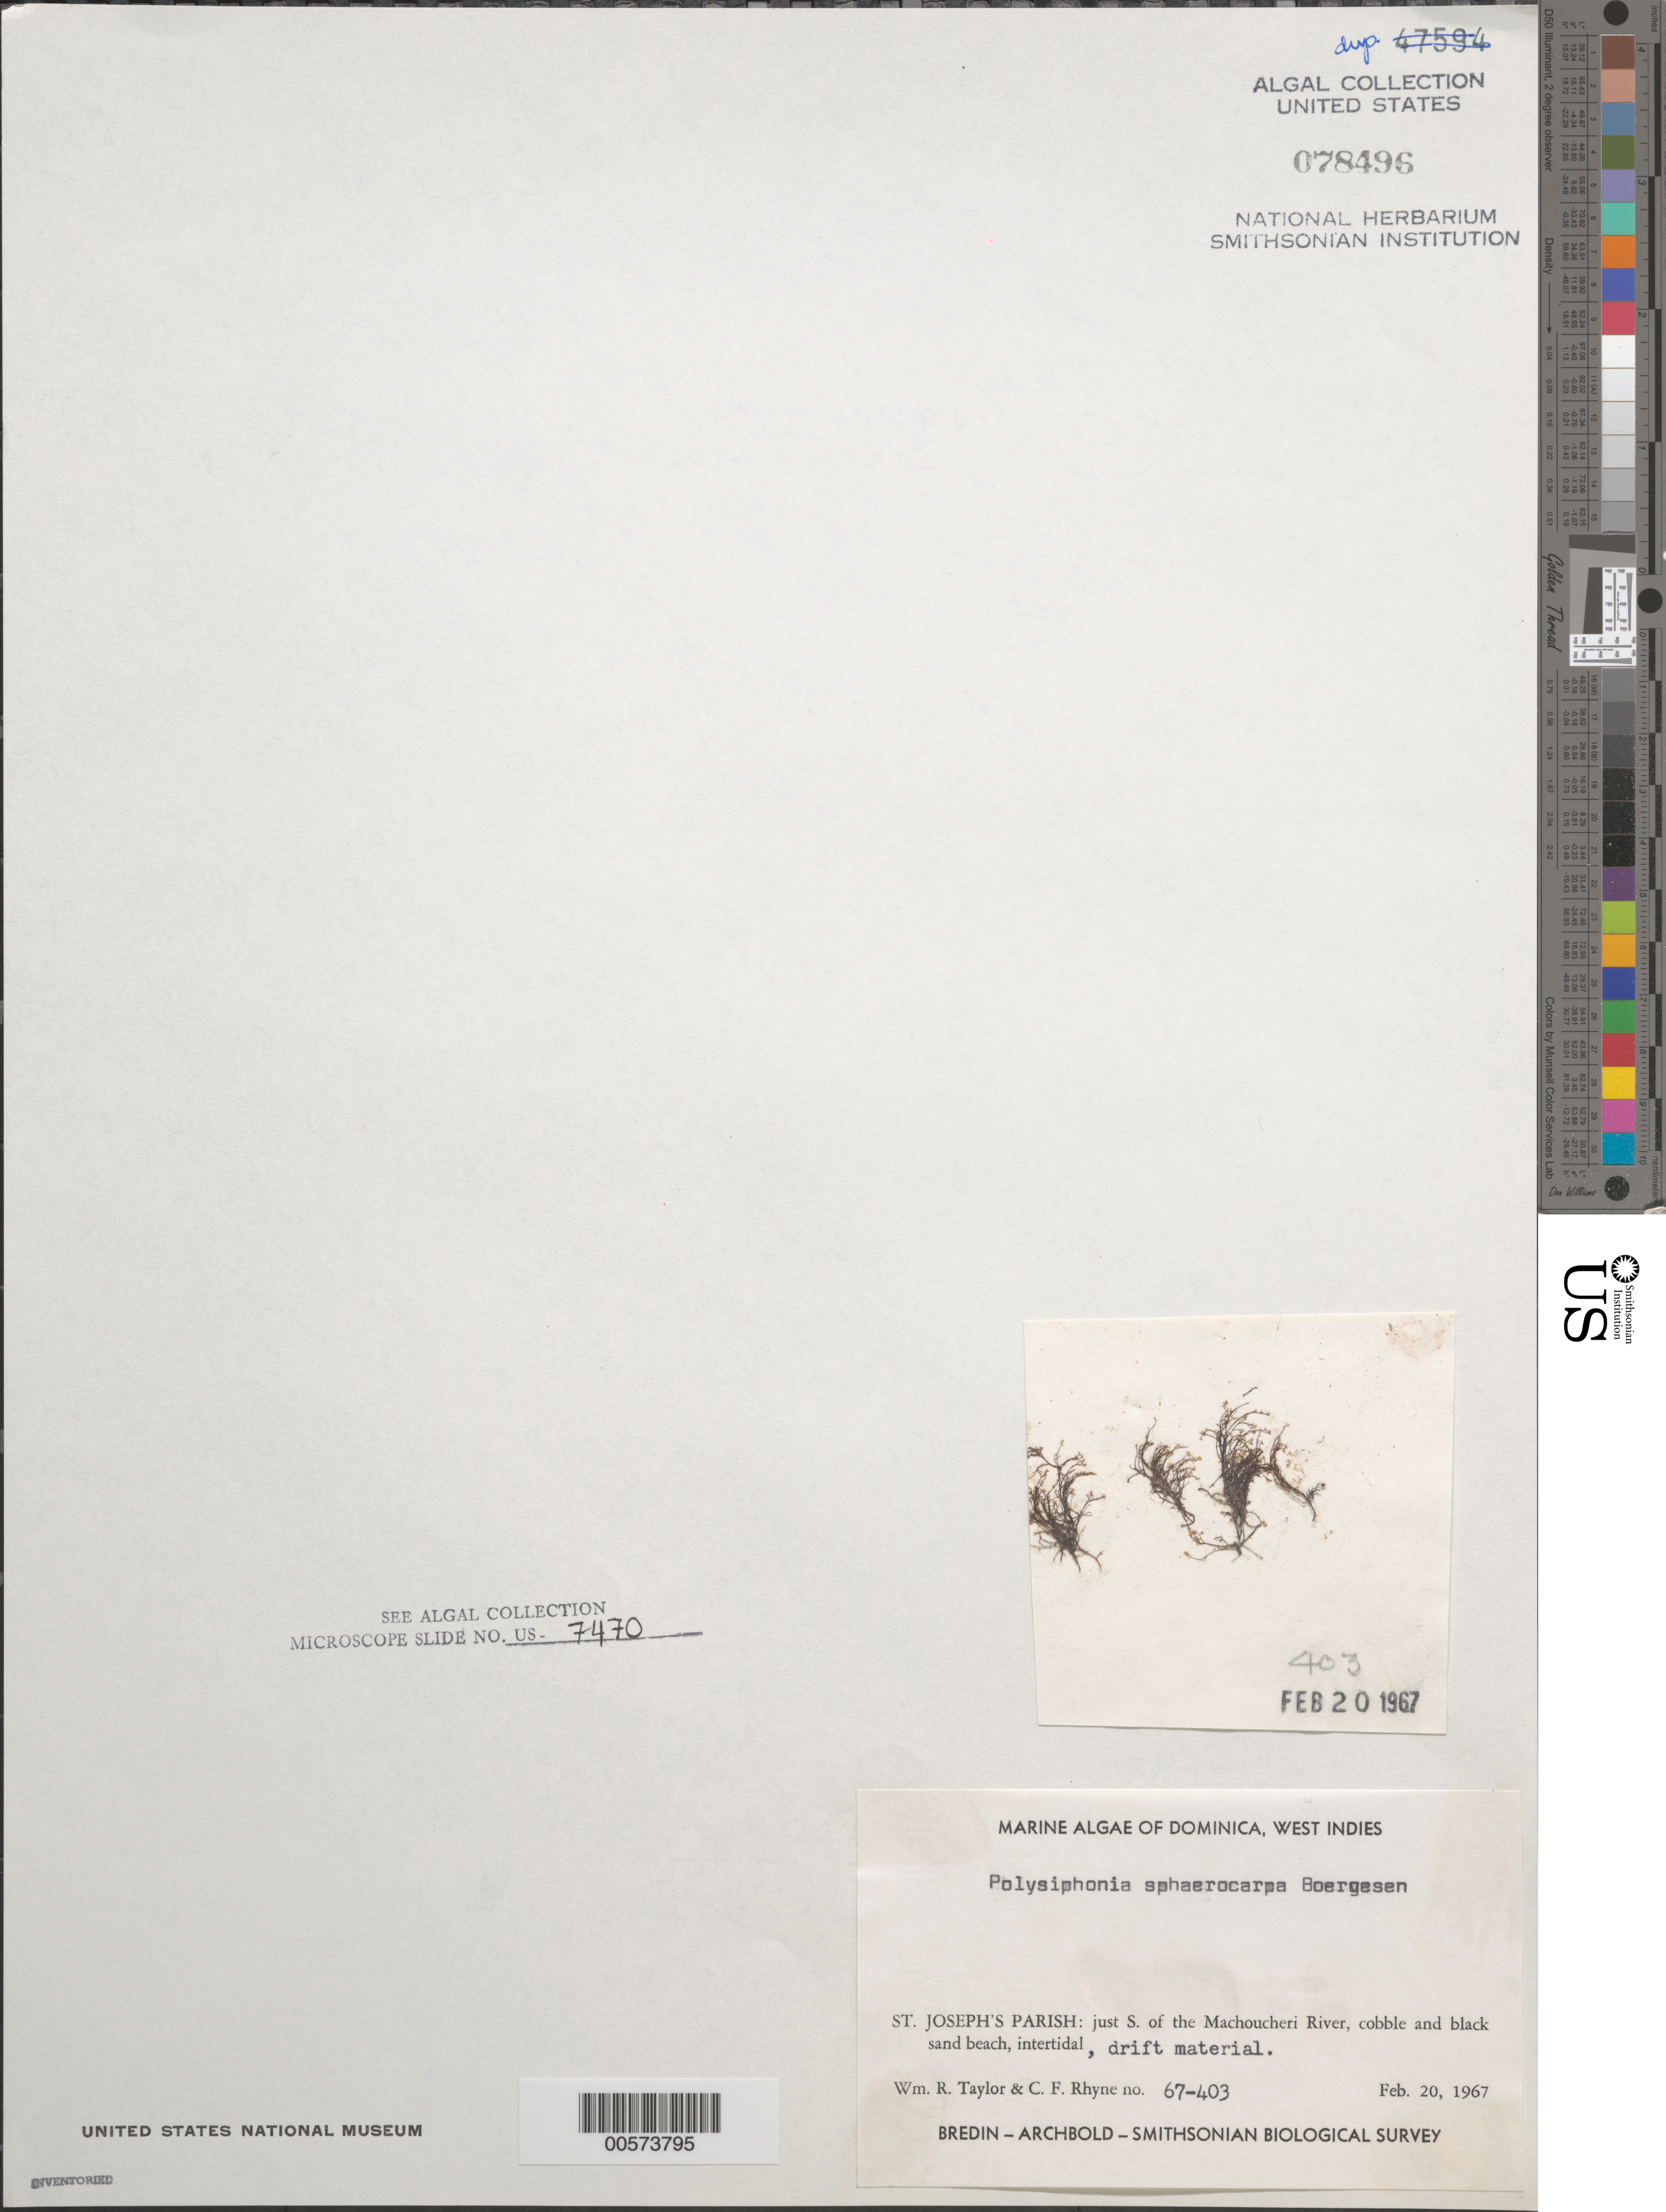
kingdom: Plantae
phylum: Rhodophyta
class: Florideophyceae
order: Ceramiales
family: Rhodomelaceae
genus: Melanothamnus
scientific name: Melanothamnus sphaerocarpus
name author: (Børgesen) Diaz-Tapia et al.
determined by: Algae name updating Project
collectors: W. R. Taylor & C. Rhyne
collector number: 67-403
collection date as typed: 20 Feb 1967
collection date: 1967-02-20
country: Dominica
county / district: St. Joseph's Parish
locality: Just south of Machoucheri River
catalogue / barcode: US 78496